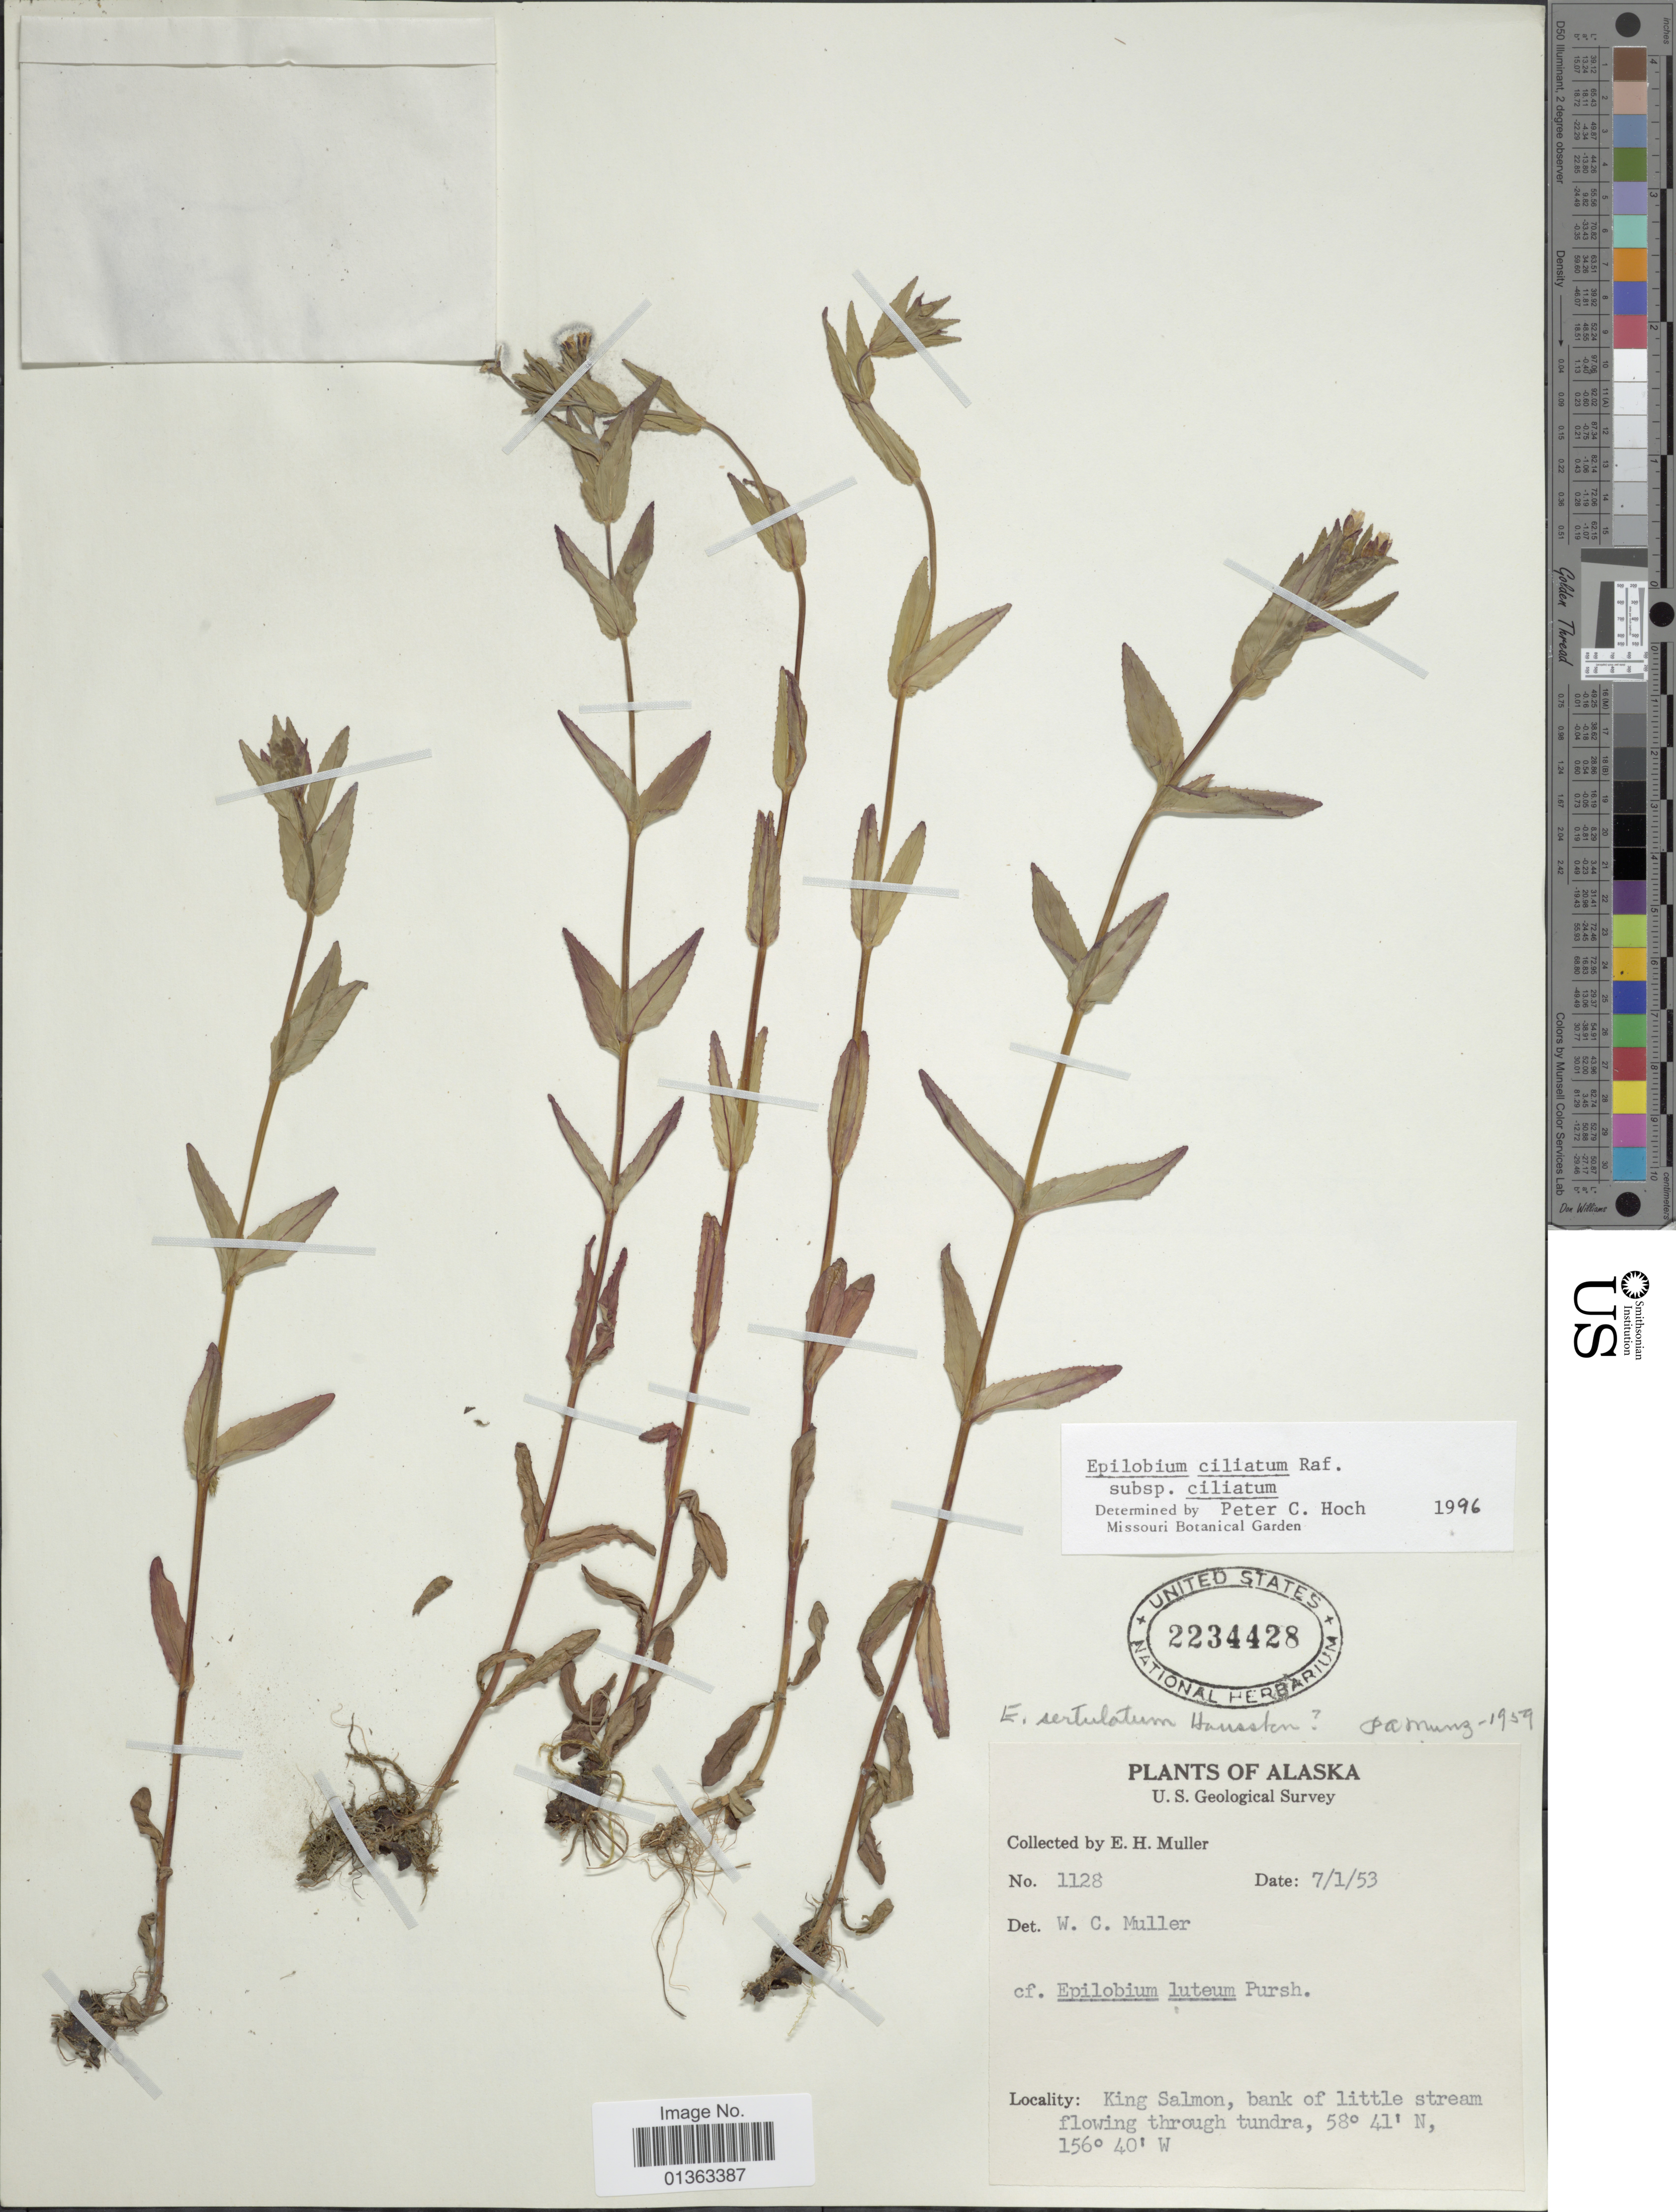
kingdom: Plantae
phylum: Tracheophyta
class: Magnoliopsida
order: Myrtales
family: Onagraceae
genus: Epilobium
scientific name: Epilobium ciliatum subsp. ciliatum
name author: Raf.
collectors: E. H. Muller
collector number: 1128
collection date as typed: Transcribed d/m/y: 7/1/53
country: United States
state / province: Alaska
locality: King Salmon, bank of little stream flowing through tundra.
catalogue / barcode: US 2234428